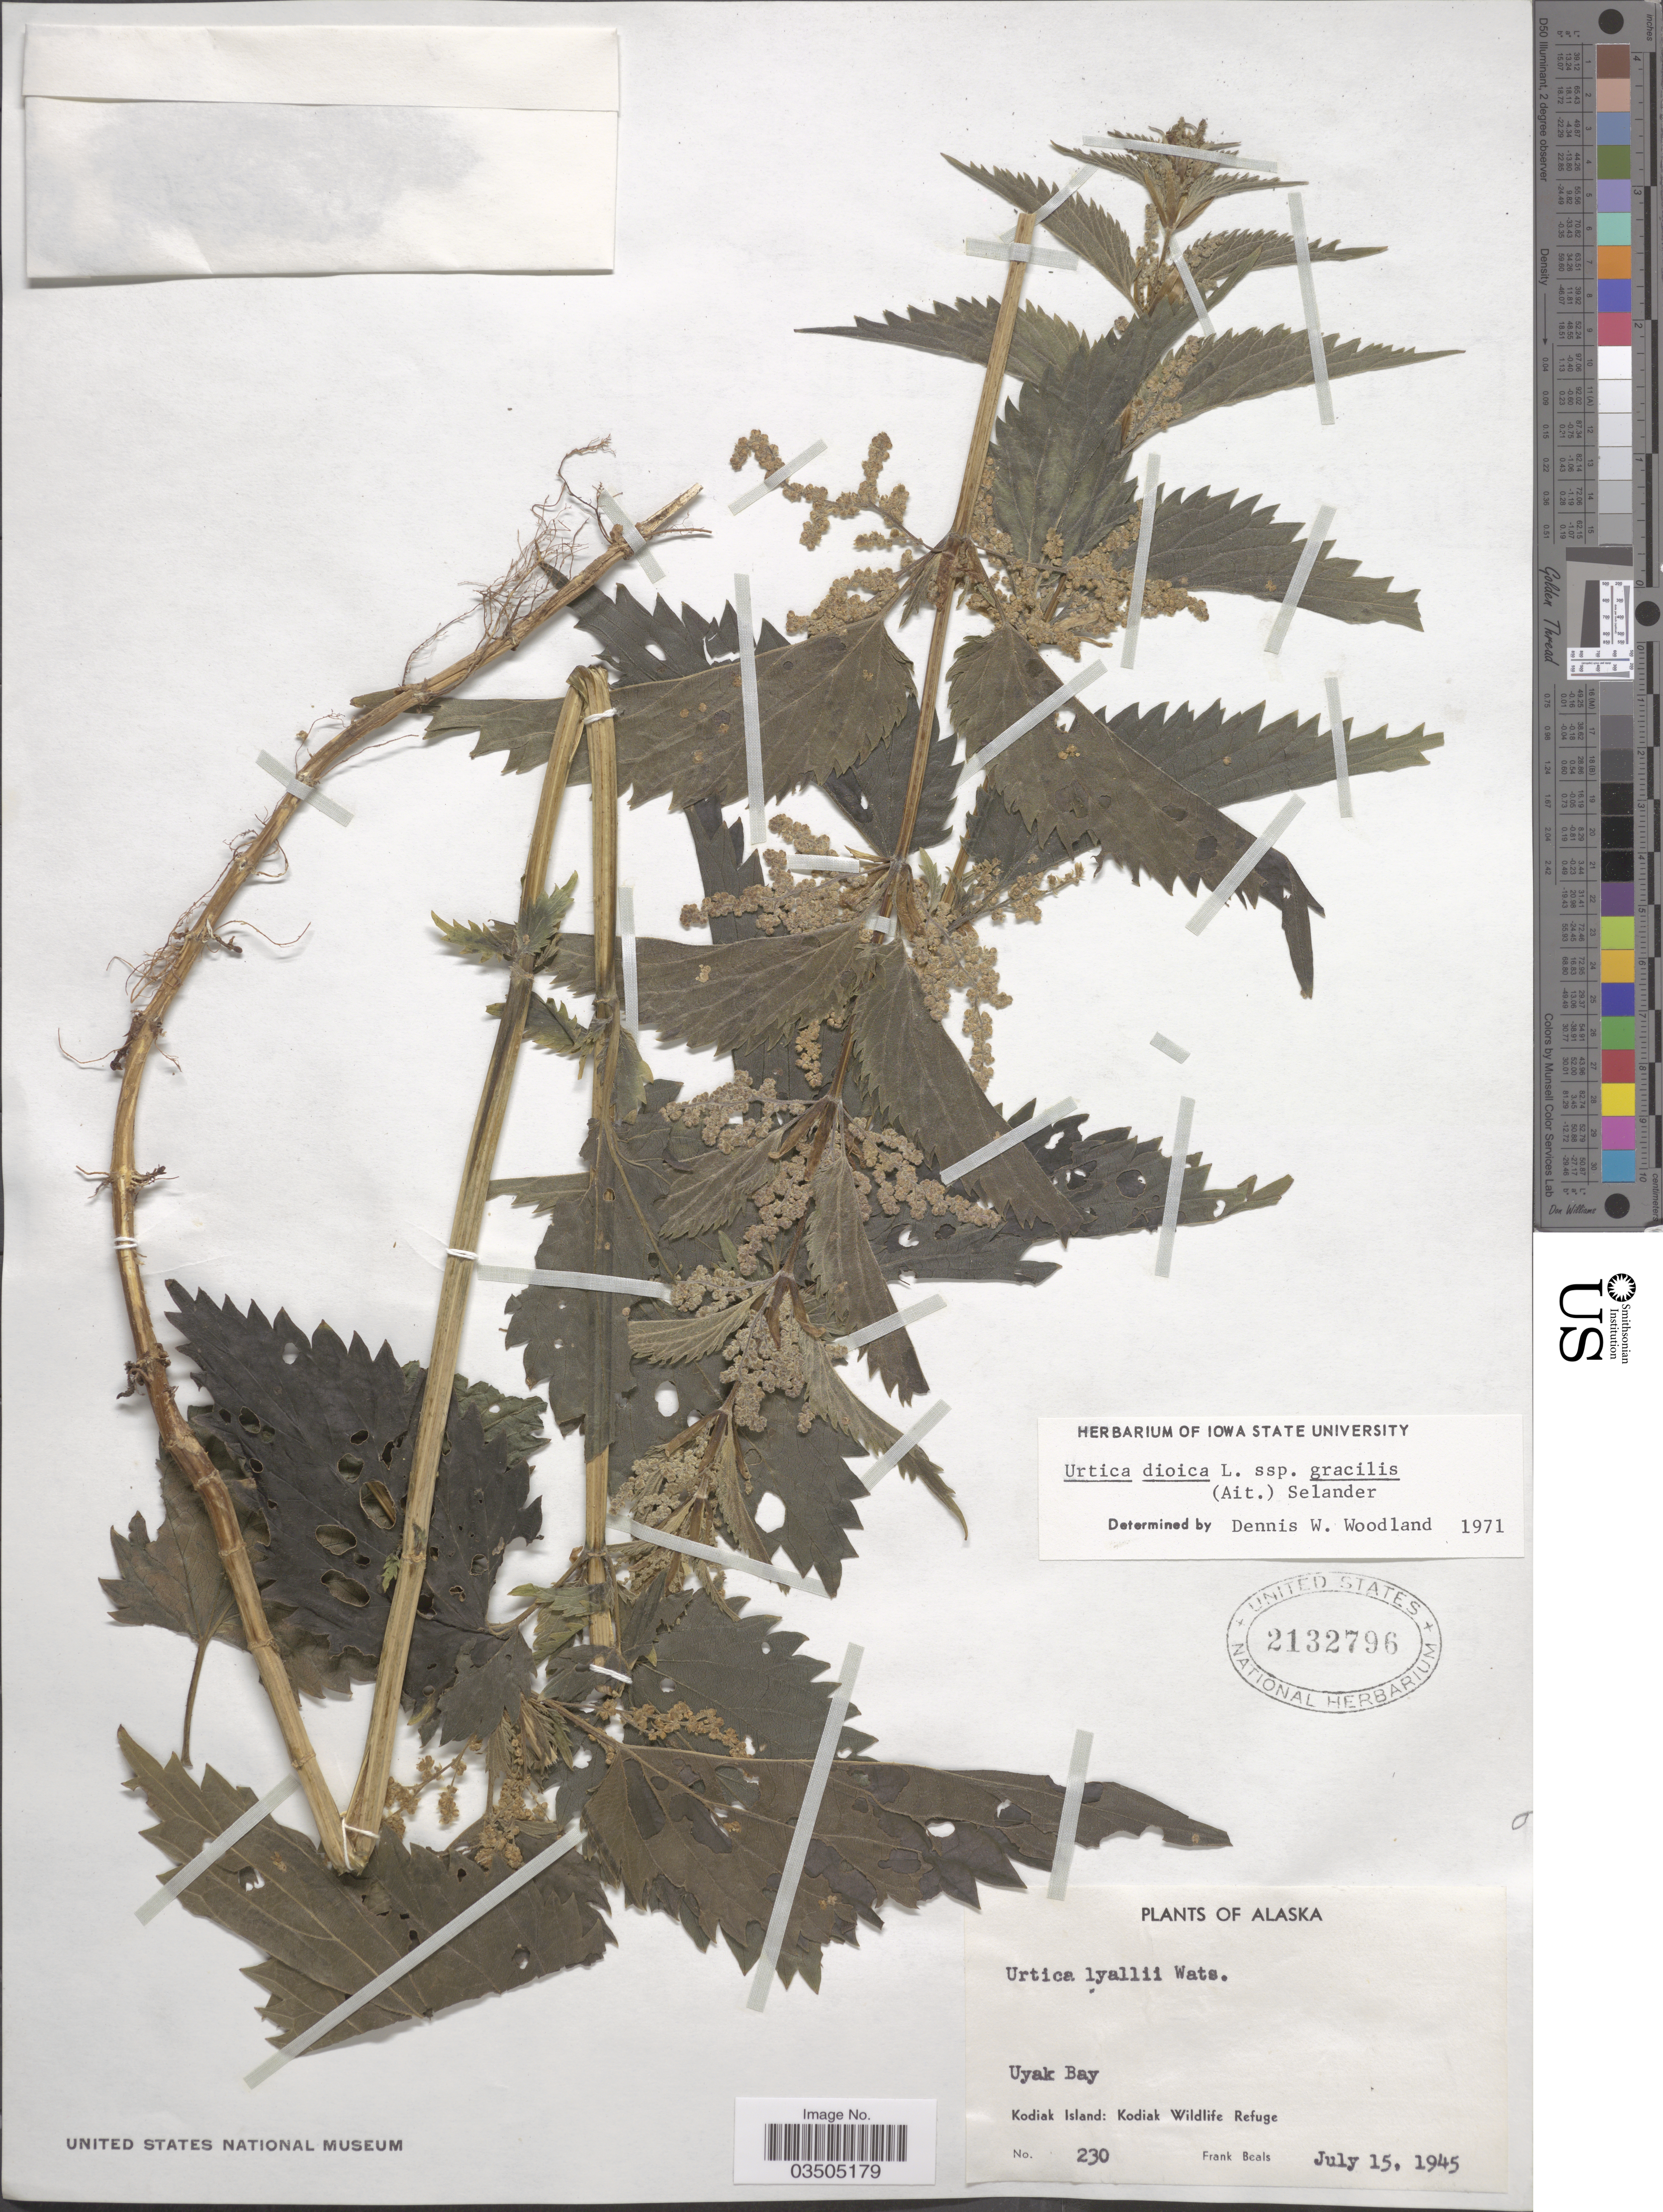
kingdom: Plantae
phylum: Tracheophyta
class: Magnoliopsida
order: Rosales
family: Urticaceae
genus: Urtica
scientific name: Urtica dioica subsp. gracilis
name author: L.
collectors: F. Beals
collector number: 230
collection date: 1945-07-15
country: United States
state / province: Alaska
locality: Uyak Bay. Kodiak Island: Kodiak Wildlife Refuge.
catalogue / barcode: US 2132796